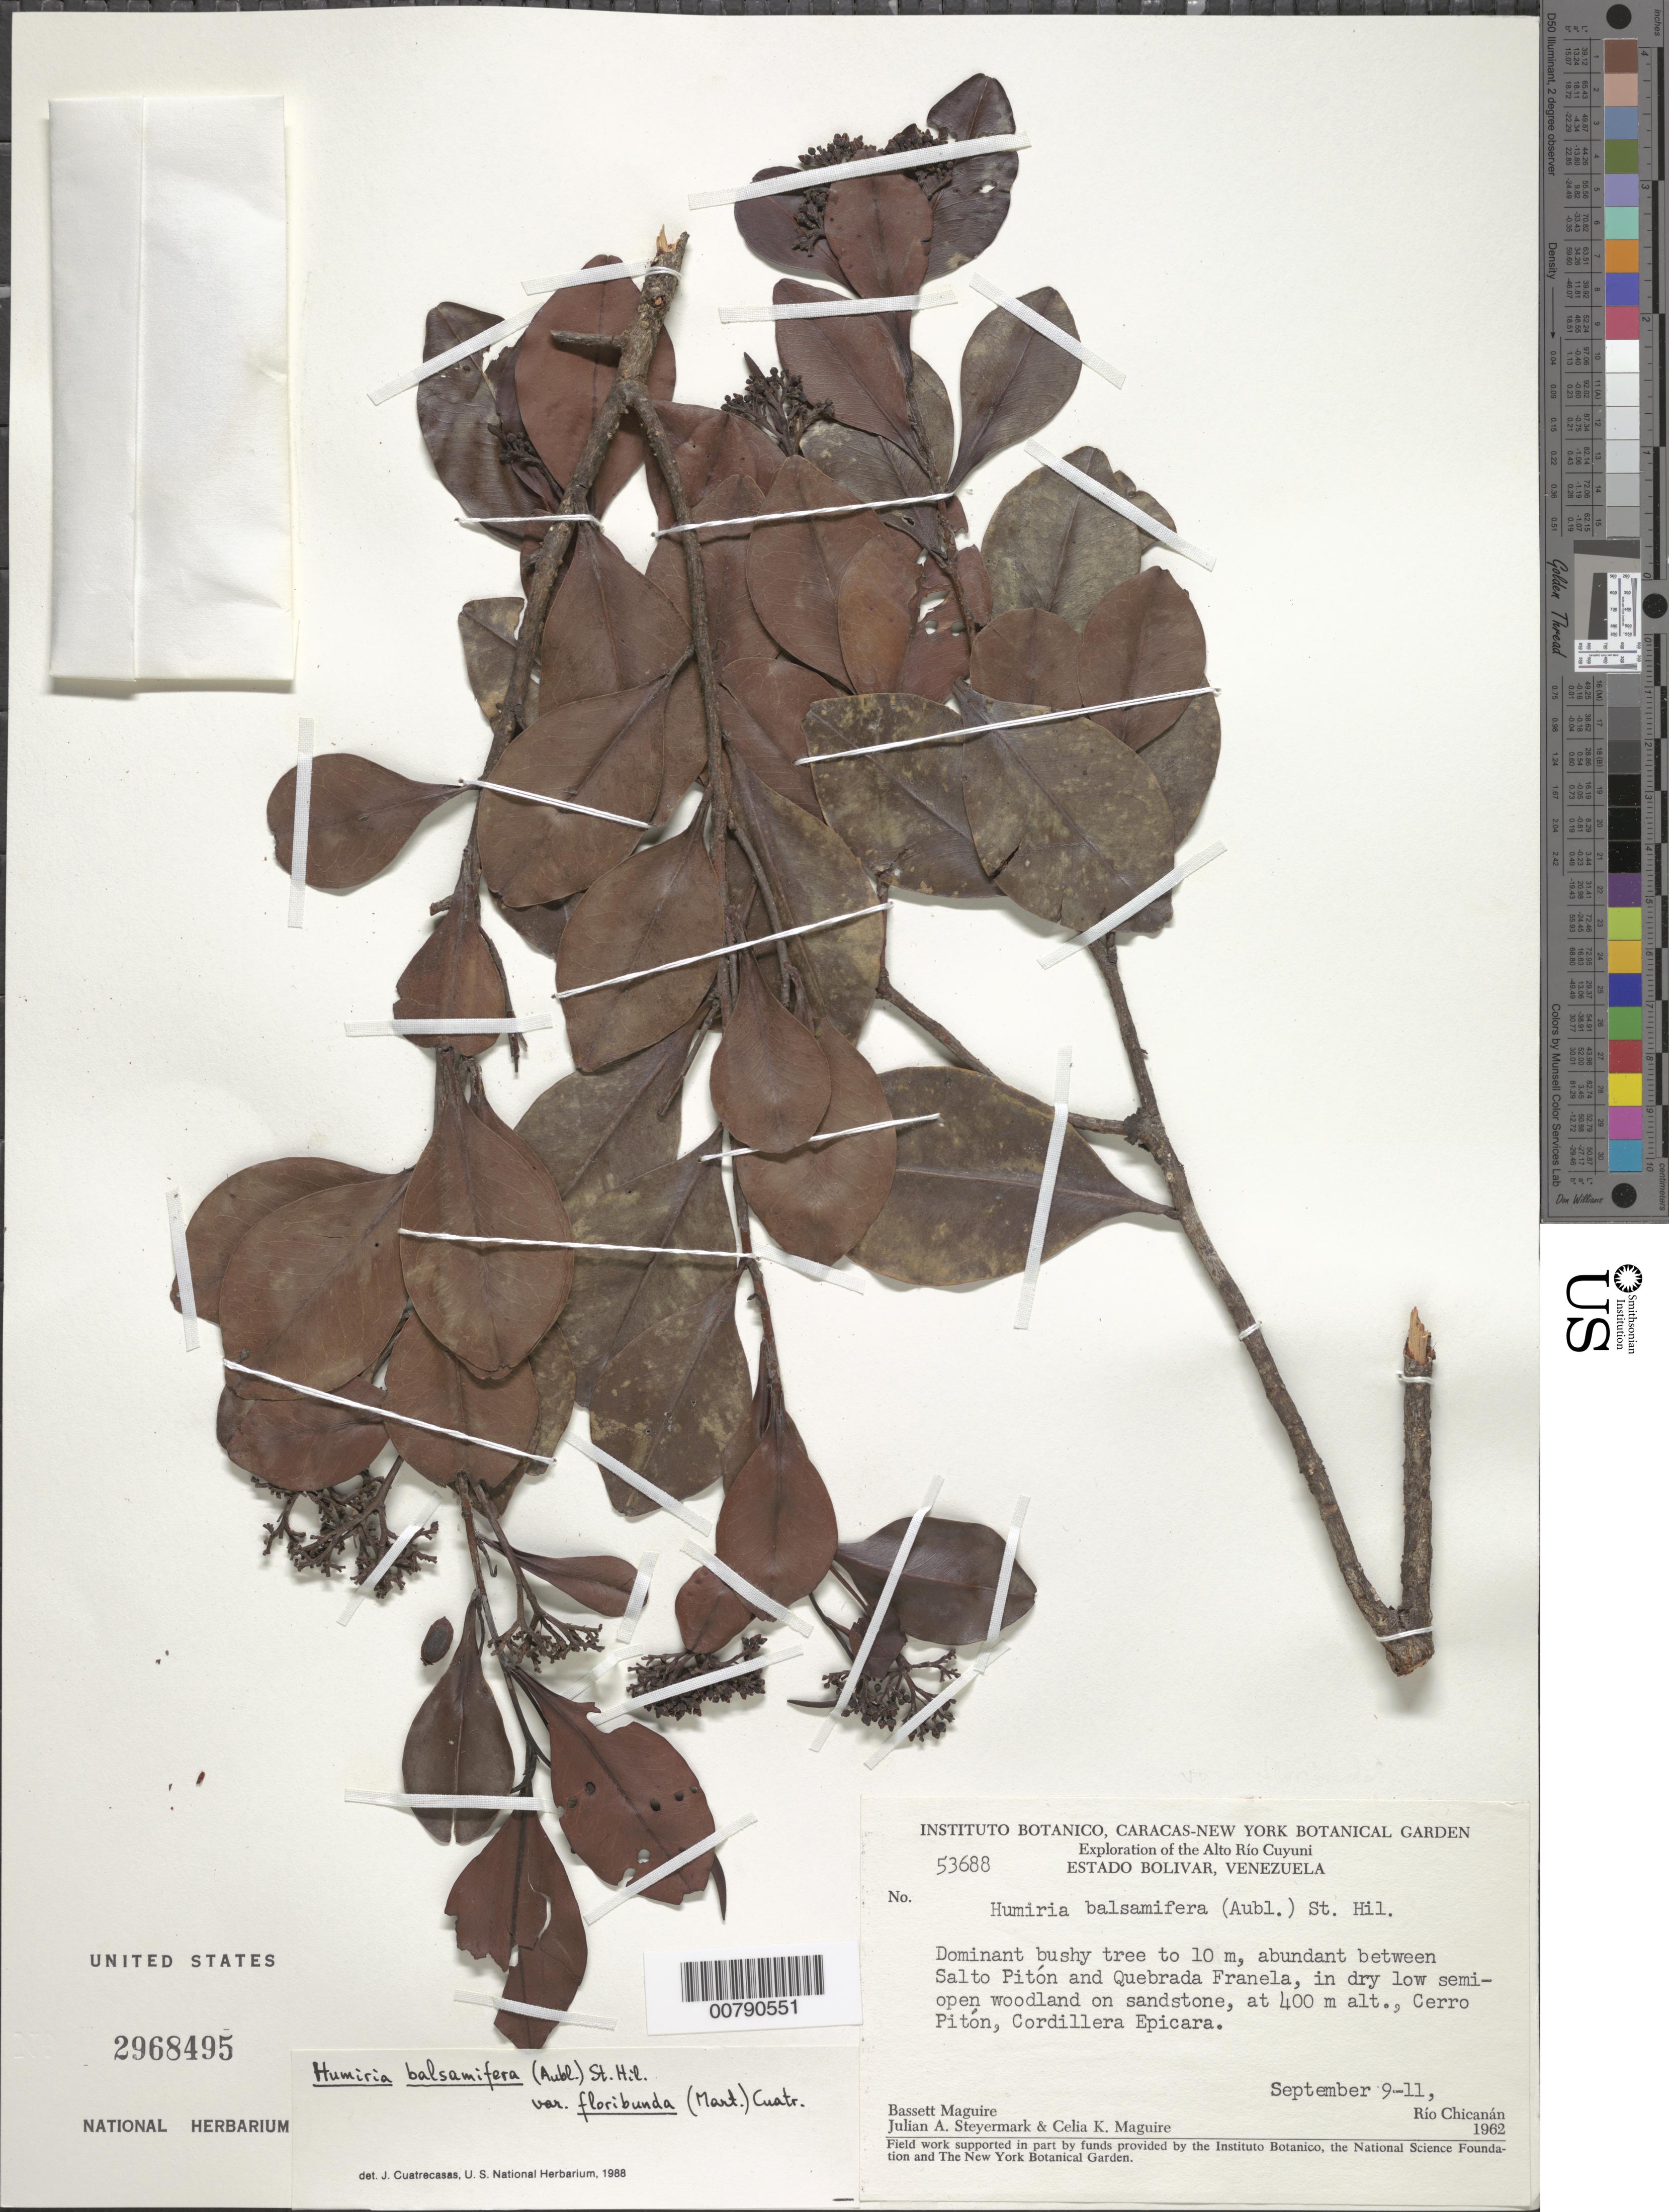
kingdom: Plantae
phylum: Tracheophyta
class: Magnoliopsida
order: Malpighiales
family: Humiriaceae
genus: Humiria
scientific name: Humiria balsamifera var. floribunda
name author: (Mart.) Cuatrec.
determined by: Cuatrecasas, J.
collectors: B. Maguire, J. Steyermark & C. K. Maguire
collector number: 53688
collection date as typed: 9-Sep-62 to 11-Sep-62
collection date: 1962-09-09/1962-09-11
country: Venezuela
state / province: Bolívar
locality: Alto Río Cuyuni, Cerro Pitón, Cordillera Epicara, betw. Salto Pitón and Quebrada Franela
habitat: Dry low semi-open woodland on sandstone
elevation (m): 400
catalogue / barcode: US 2968495